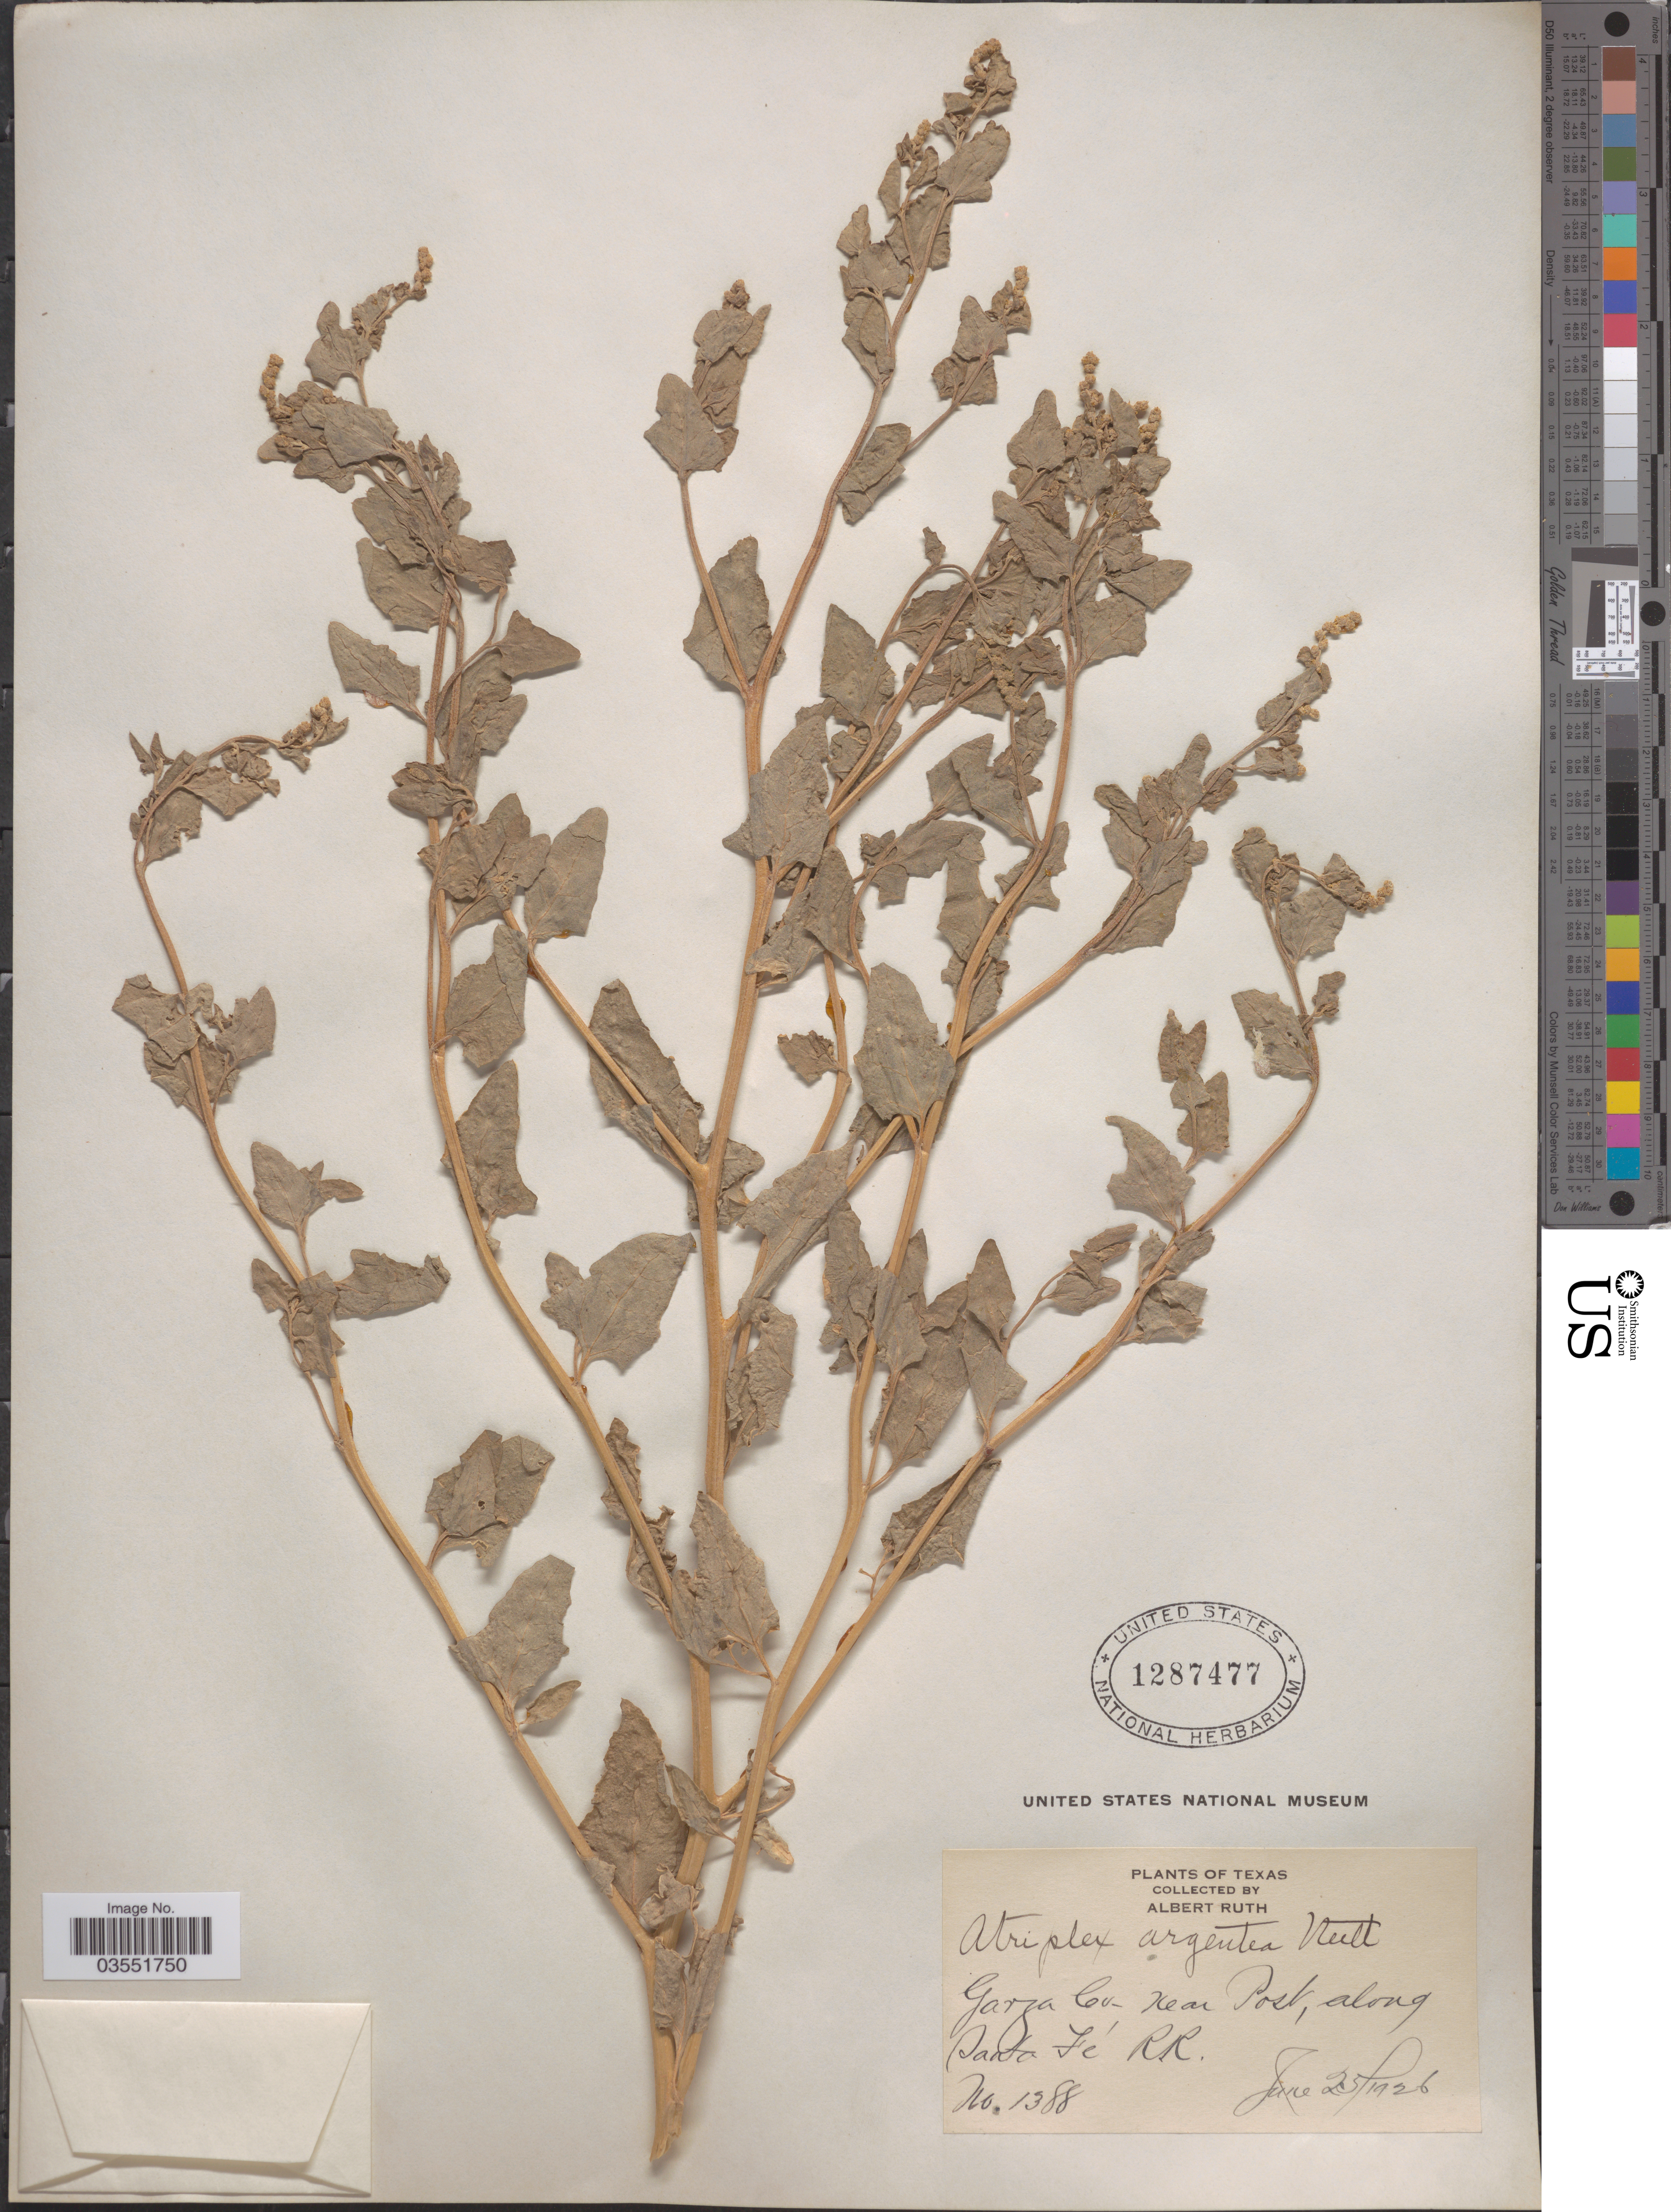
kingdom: Plantae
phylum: Tracheophyta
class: Magnoliopsida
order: Caryophyllales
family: Amaranthaceae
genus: Atriplex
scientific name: Atriplex expansa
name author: S. Watson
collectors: A. Ruth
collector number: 1388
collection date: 1926-06-25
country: United States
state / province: Texas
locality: Graza Co. Near Post, along Santa Fé RR.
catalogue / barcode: US 1287477